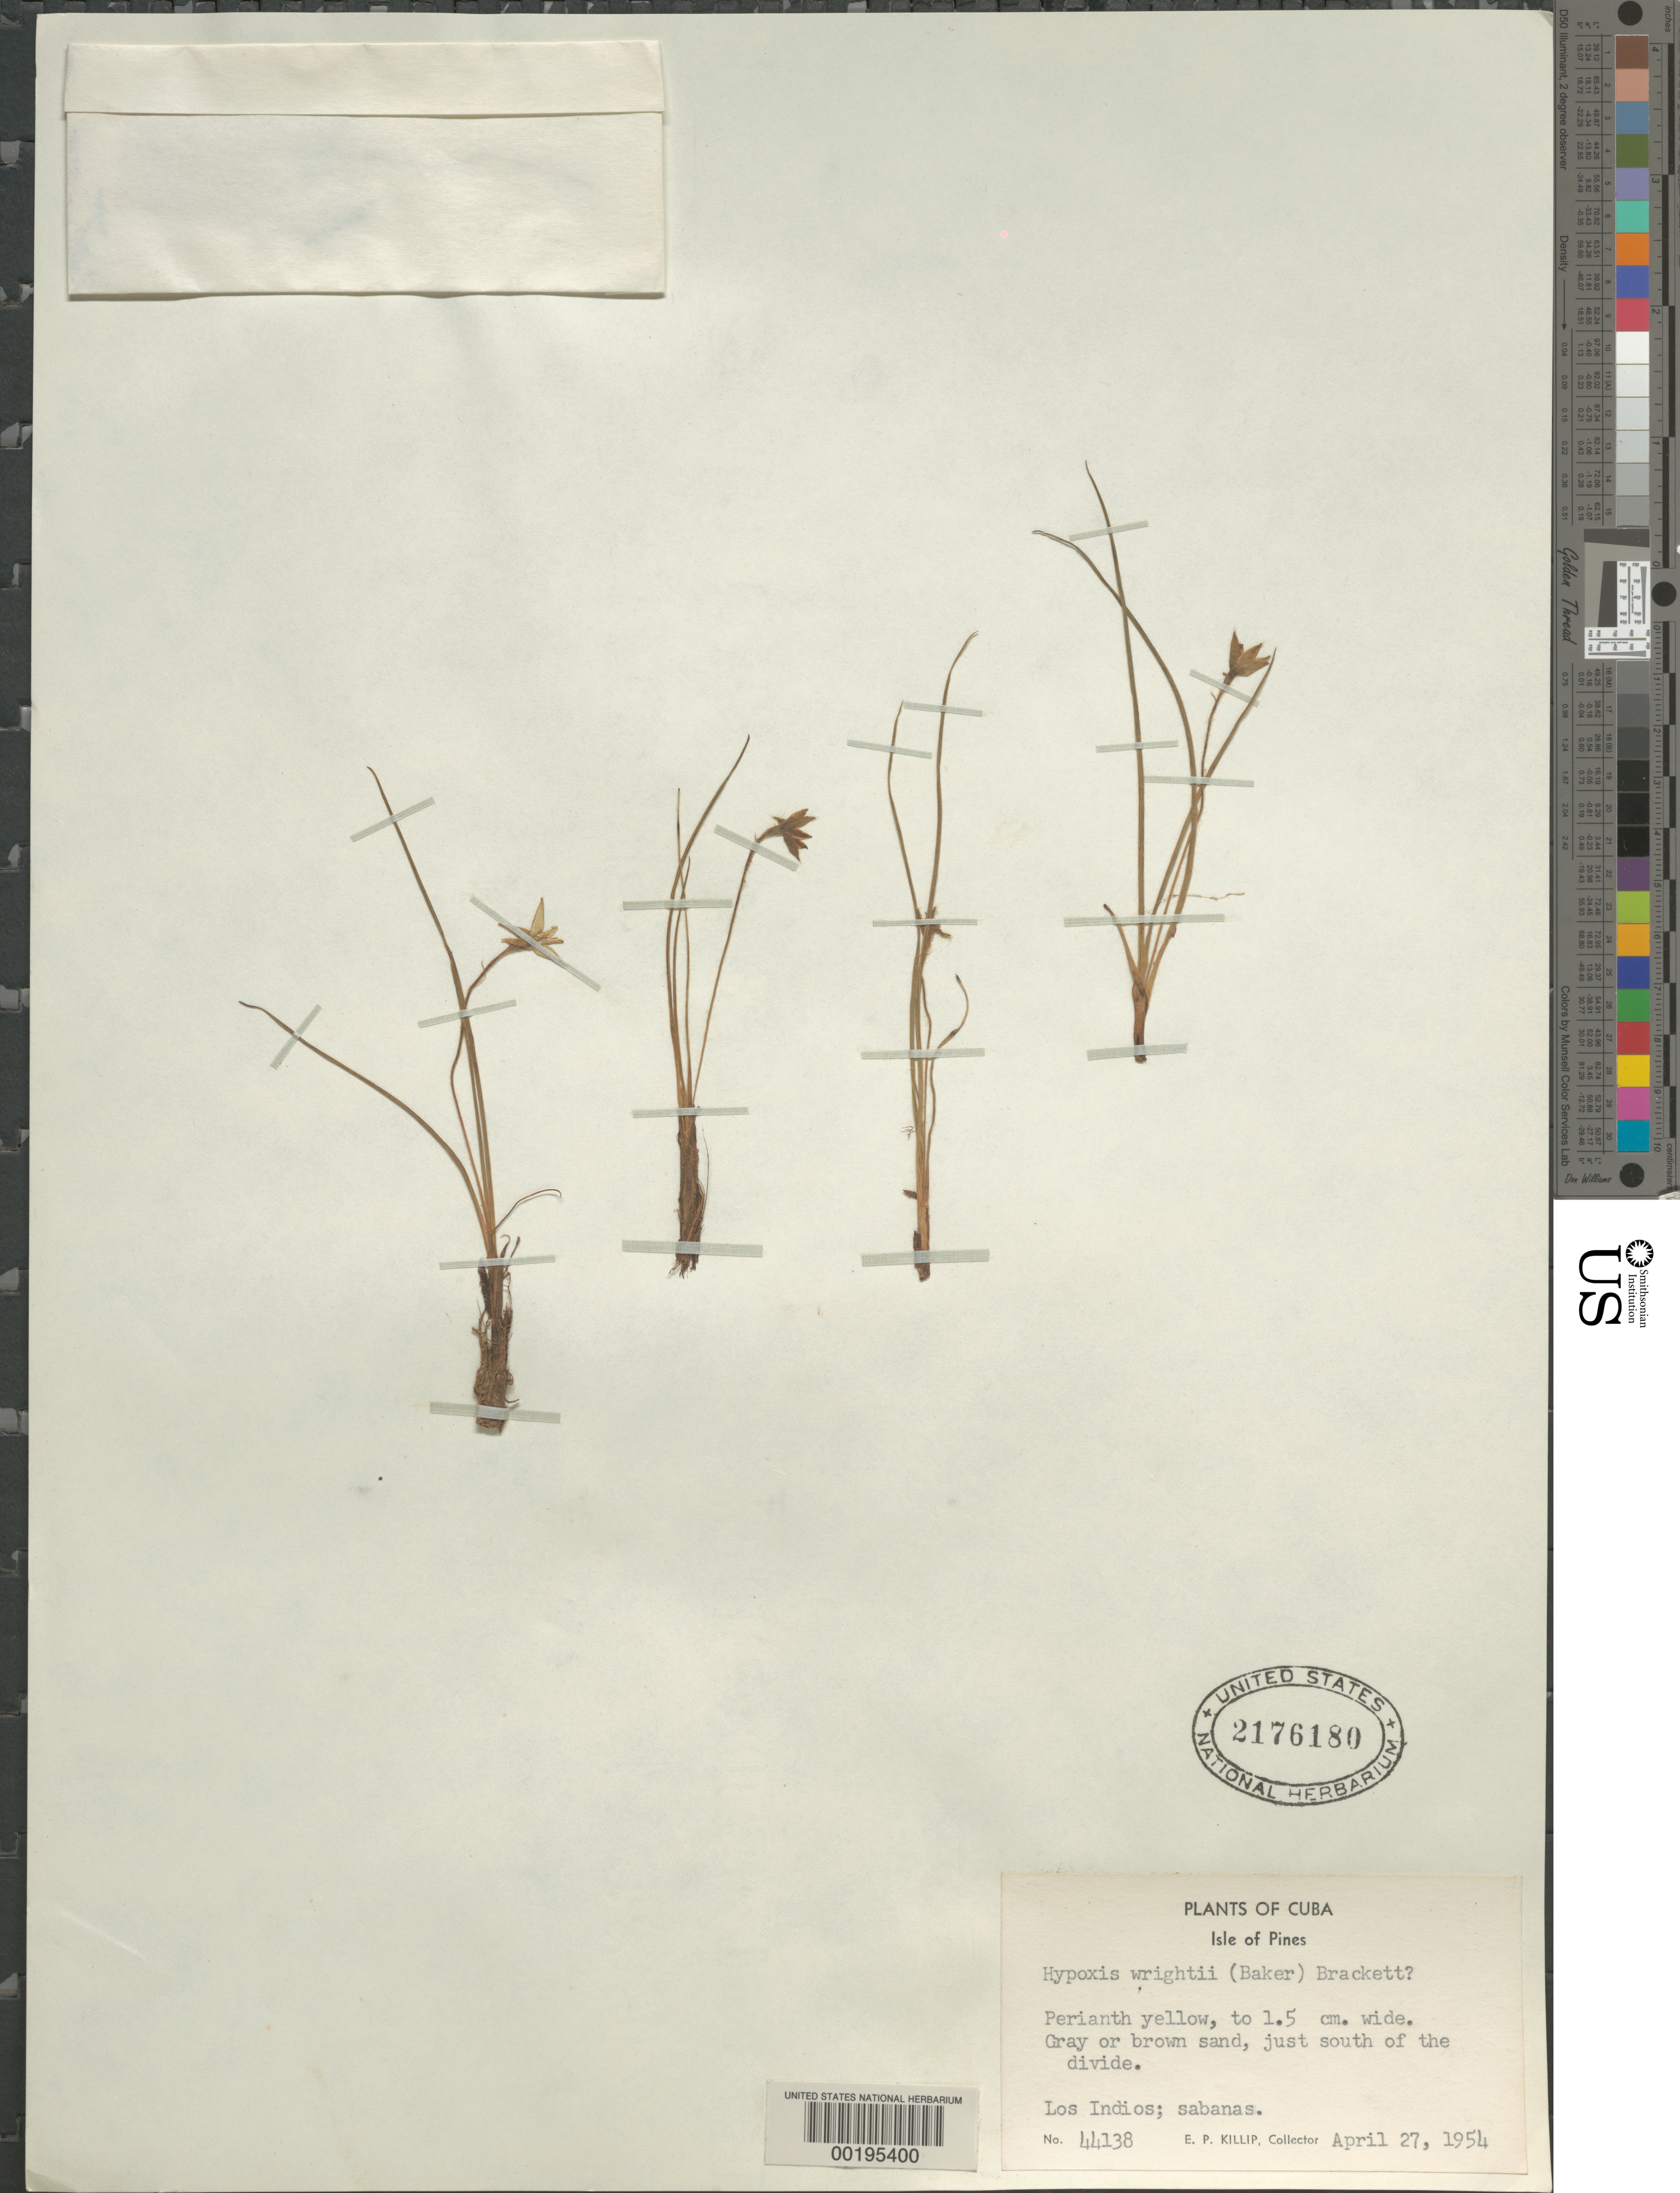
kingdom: Plantae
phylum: Tracheophyta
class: Liliopsida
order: Asparagales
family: Hypoxidaceae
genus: Hypoxis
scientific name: Hypoxis wrightii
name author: (Baker) Brackett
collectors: E. P. Killip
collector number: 44138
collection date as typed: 27 Apr 1954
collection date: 1954-04-27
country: Cuba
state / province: Isla de La Juventud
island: Isla de La Juventud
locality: Los indios; just s of the divide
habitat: Gray or brown sand; savannas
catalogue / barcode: US 2176180